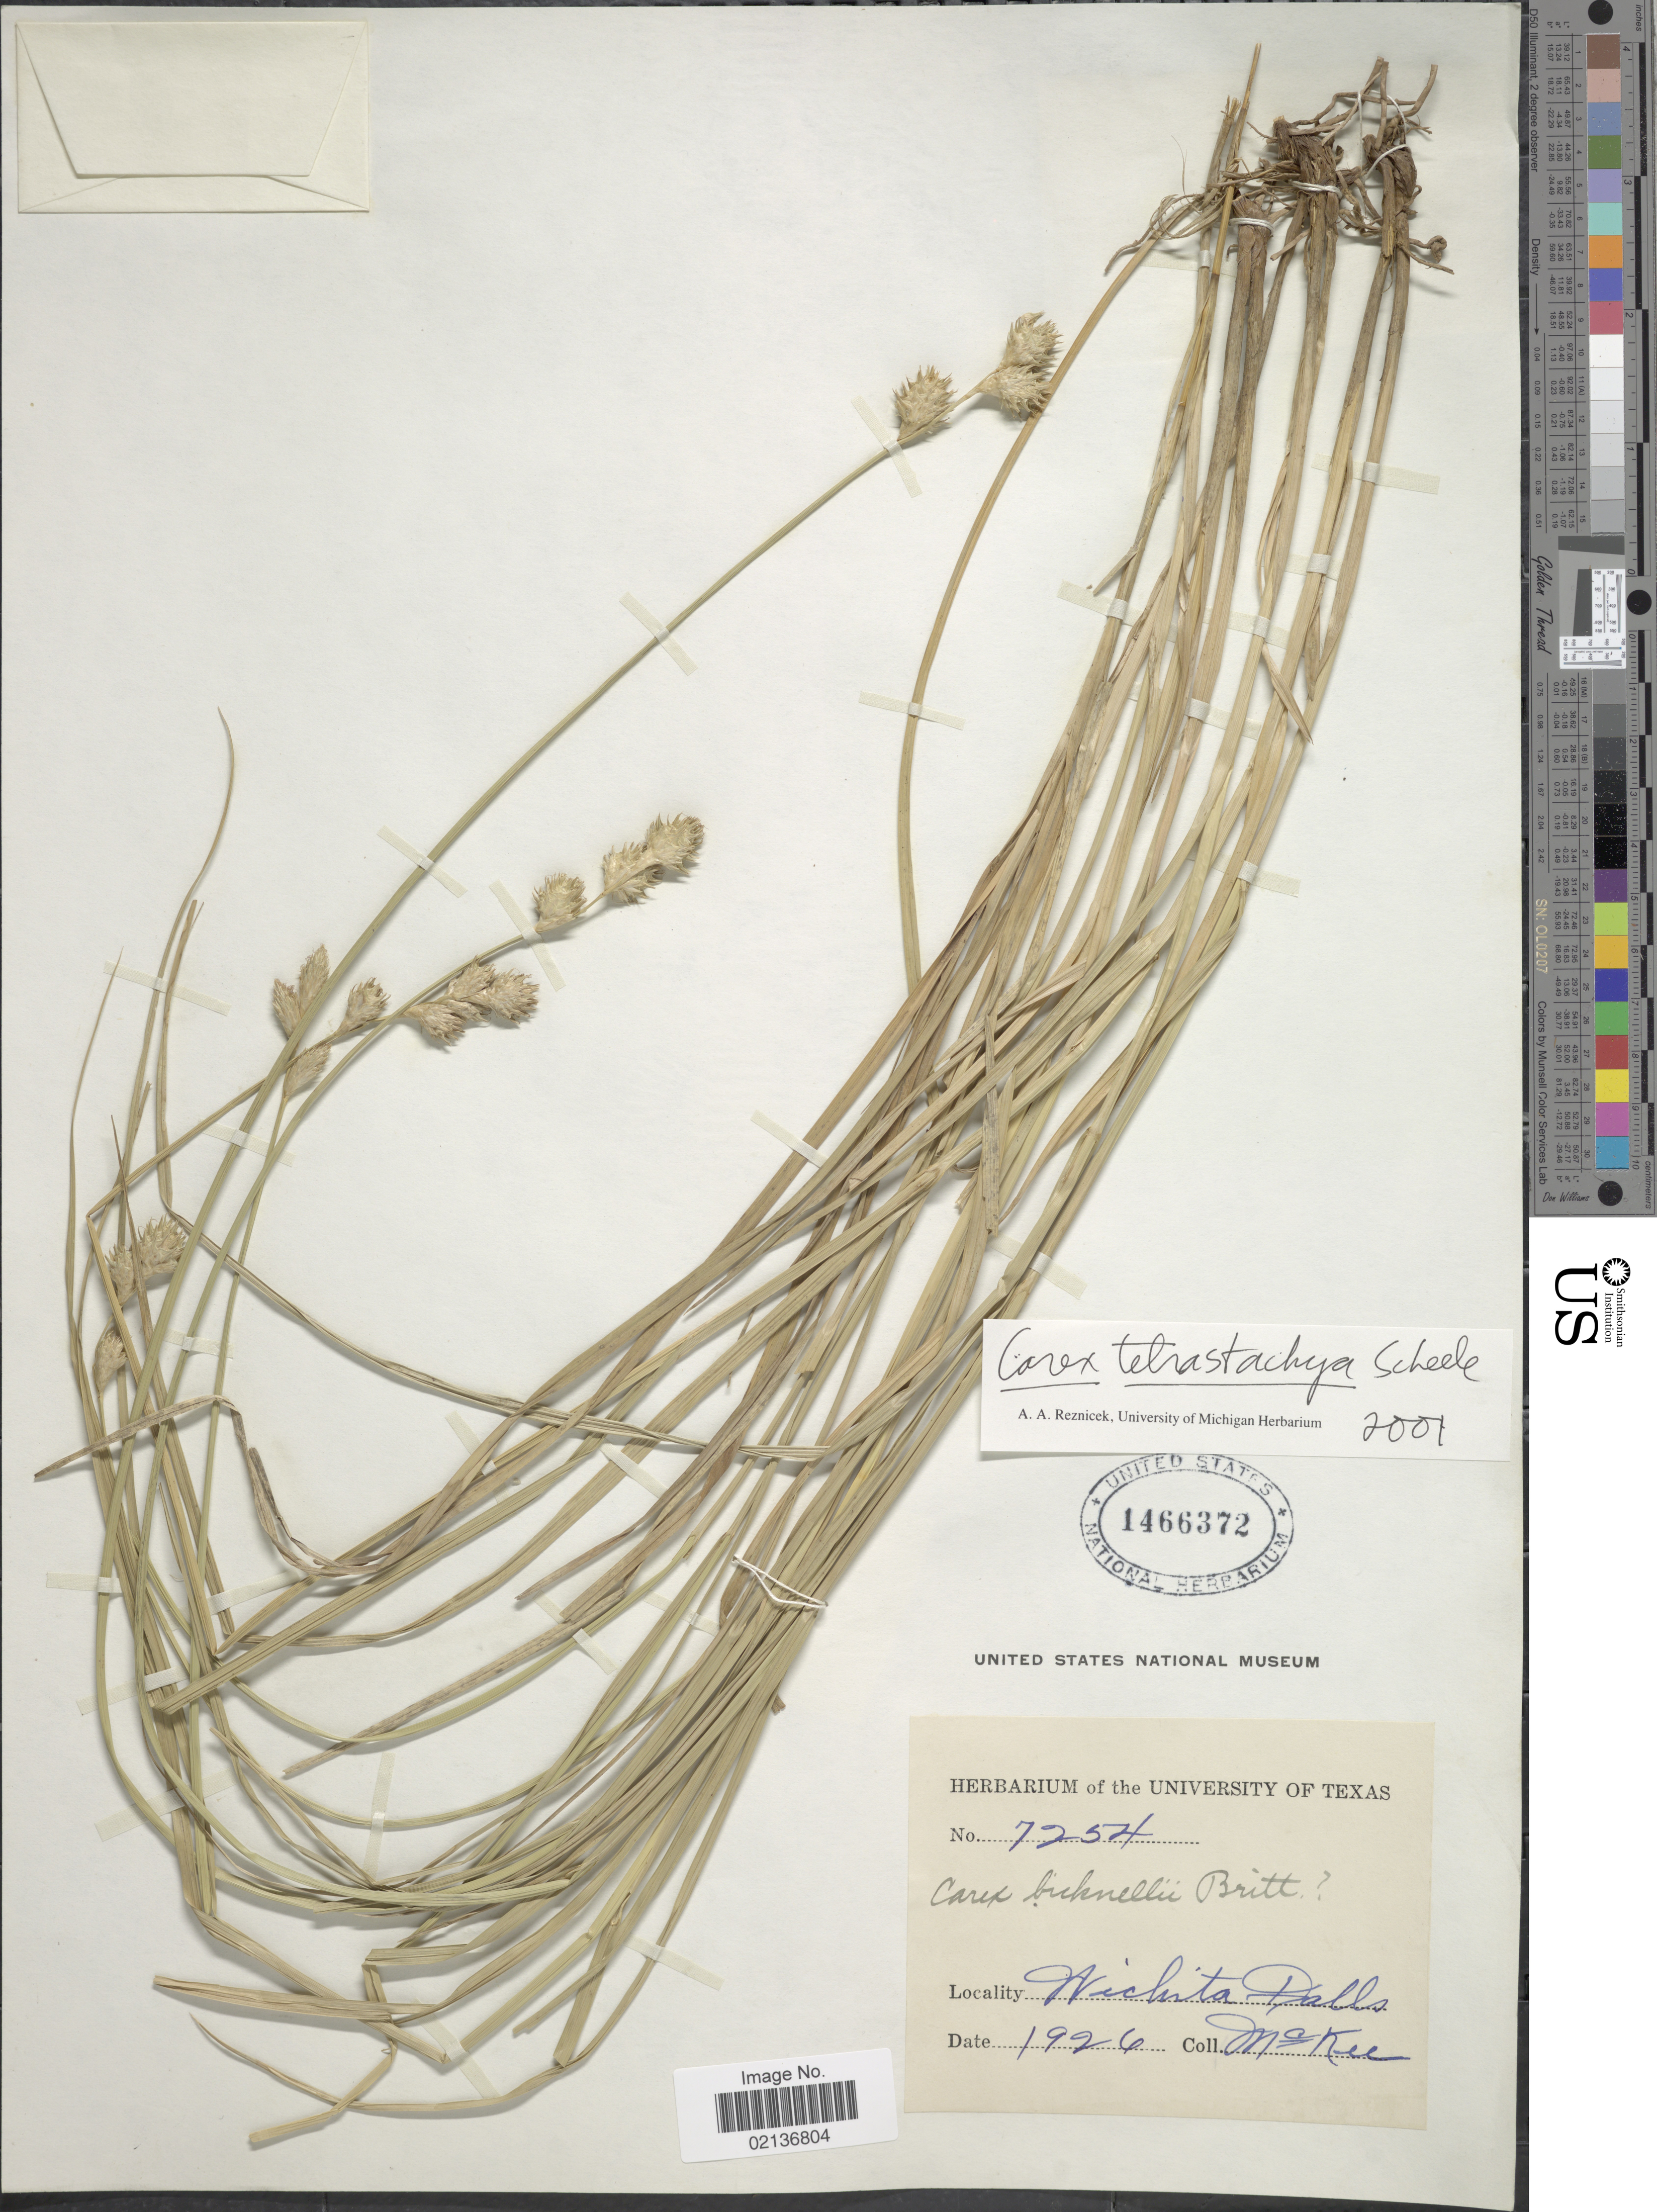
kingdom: Plantae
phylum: Tracheophyta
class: Liliopsida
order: Poales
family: Cyperaceae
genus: Carex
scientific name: Carex tetrastachya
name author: Scheele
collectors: McKee, --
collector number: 7254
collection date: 1926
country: United States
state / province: Texas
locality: Wichita Falls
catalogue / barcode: US 1466372